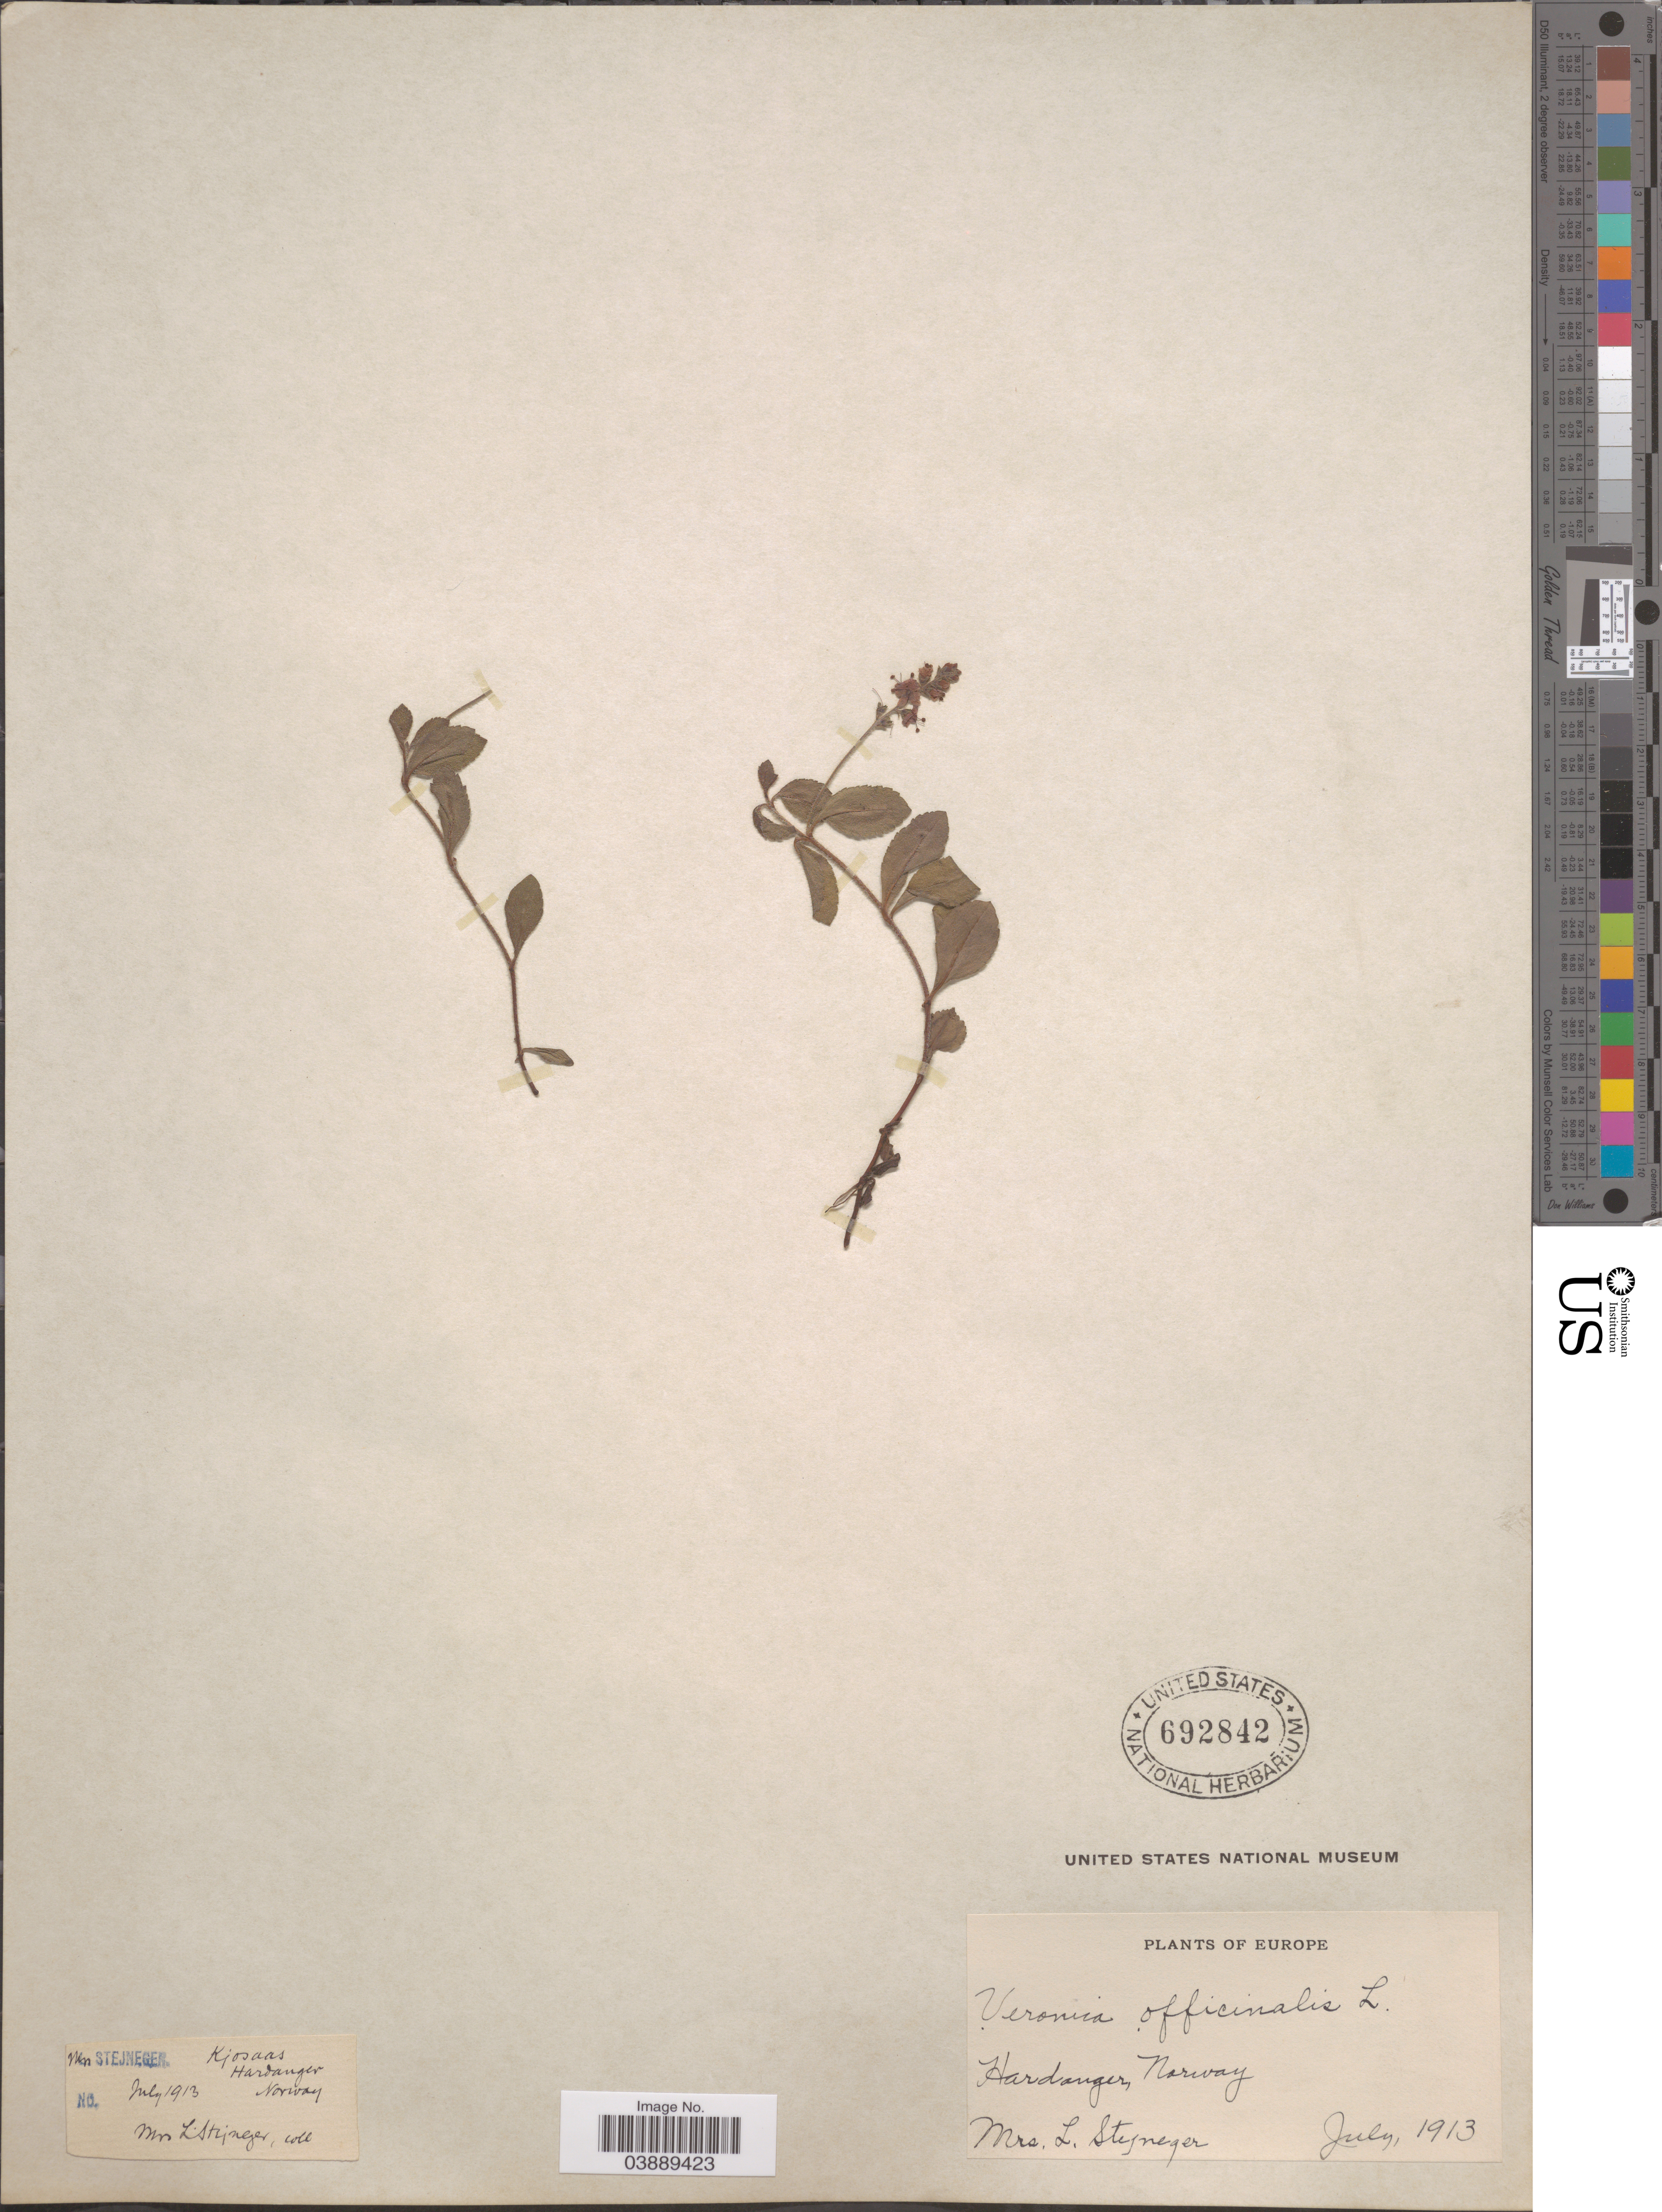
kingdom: Plantae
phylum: Tracheophyta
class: Magnoliopsida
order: Lamiales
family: Plantaginaceae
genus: Veronica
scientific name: Veronica officinalis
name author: L.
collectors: L. Stejneger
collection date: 1913-07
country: Norway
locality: Hardanger. Kjosaas.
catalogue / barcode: US 692842